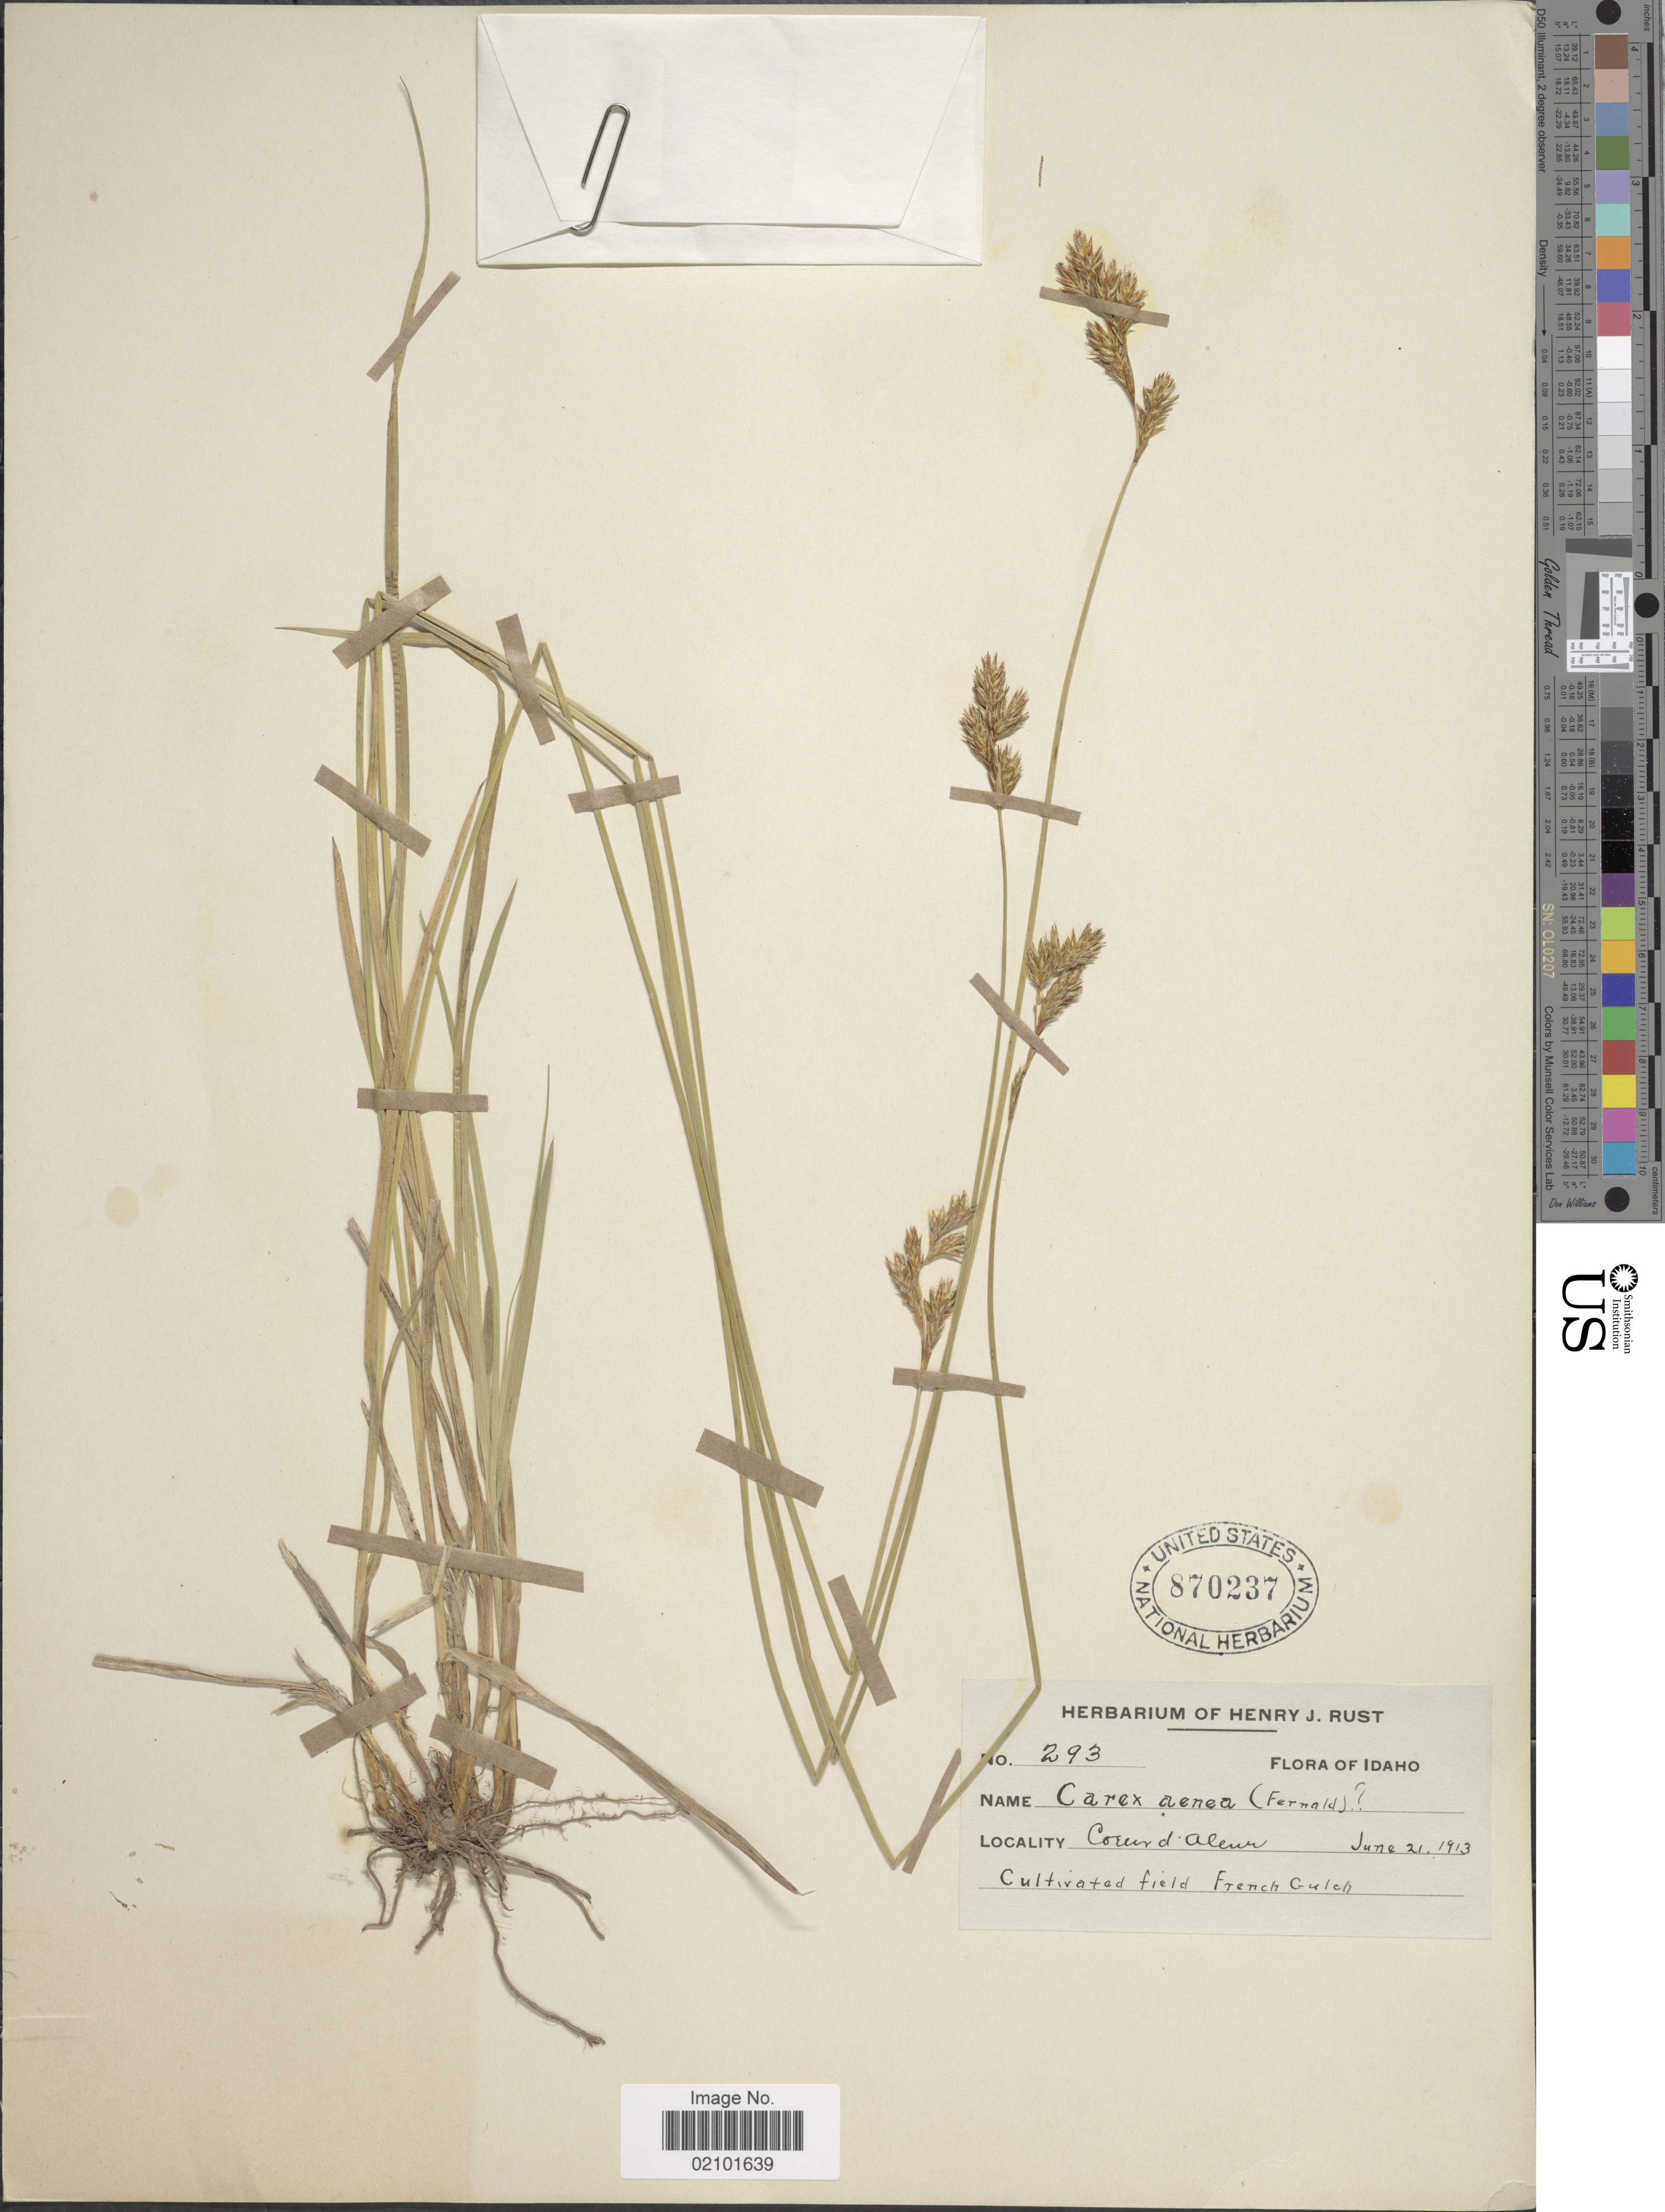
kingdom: Plantae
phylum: Tracheophyta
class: Liliopsida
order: Poales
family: Cyperaceae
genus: Carex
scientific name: Carex praticola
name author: Rydb.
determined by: Mastrogiuseppe, J.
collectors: ex herb. Henry J. Rust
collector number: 293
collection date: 1913-06-21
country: United States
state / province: Idaho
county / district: Kootenai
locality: Coeur d'Alene. French Gulch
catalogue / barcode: US 870237